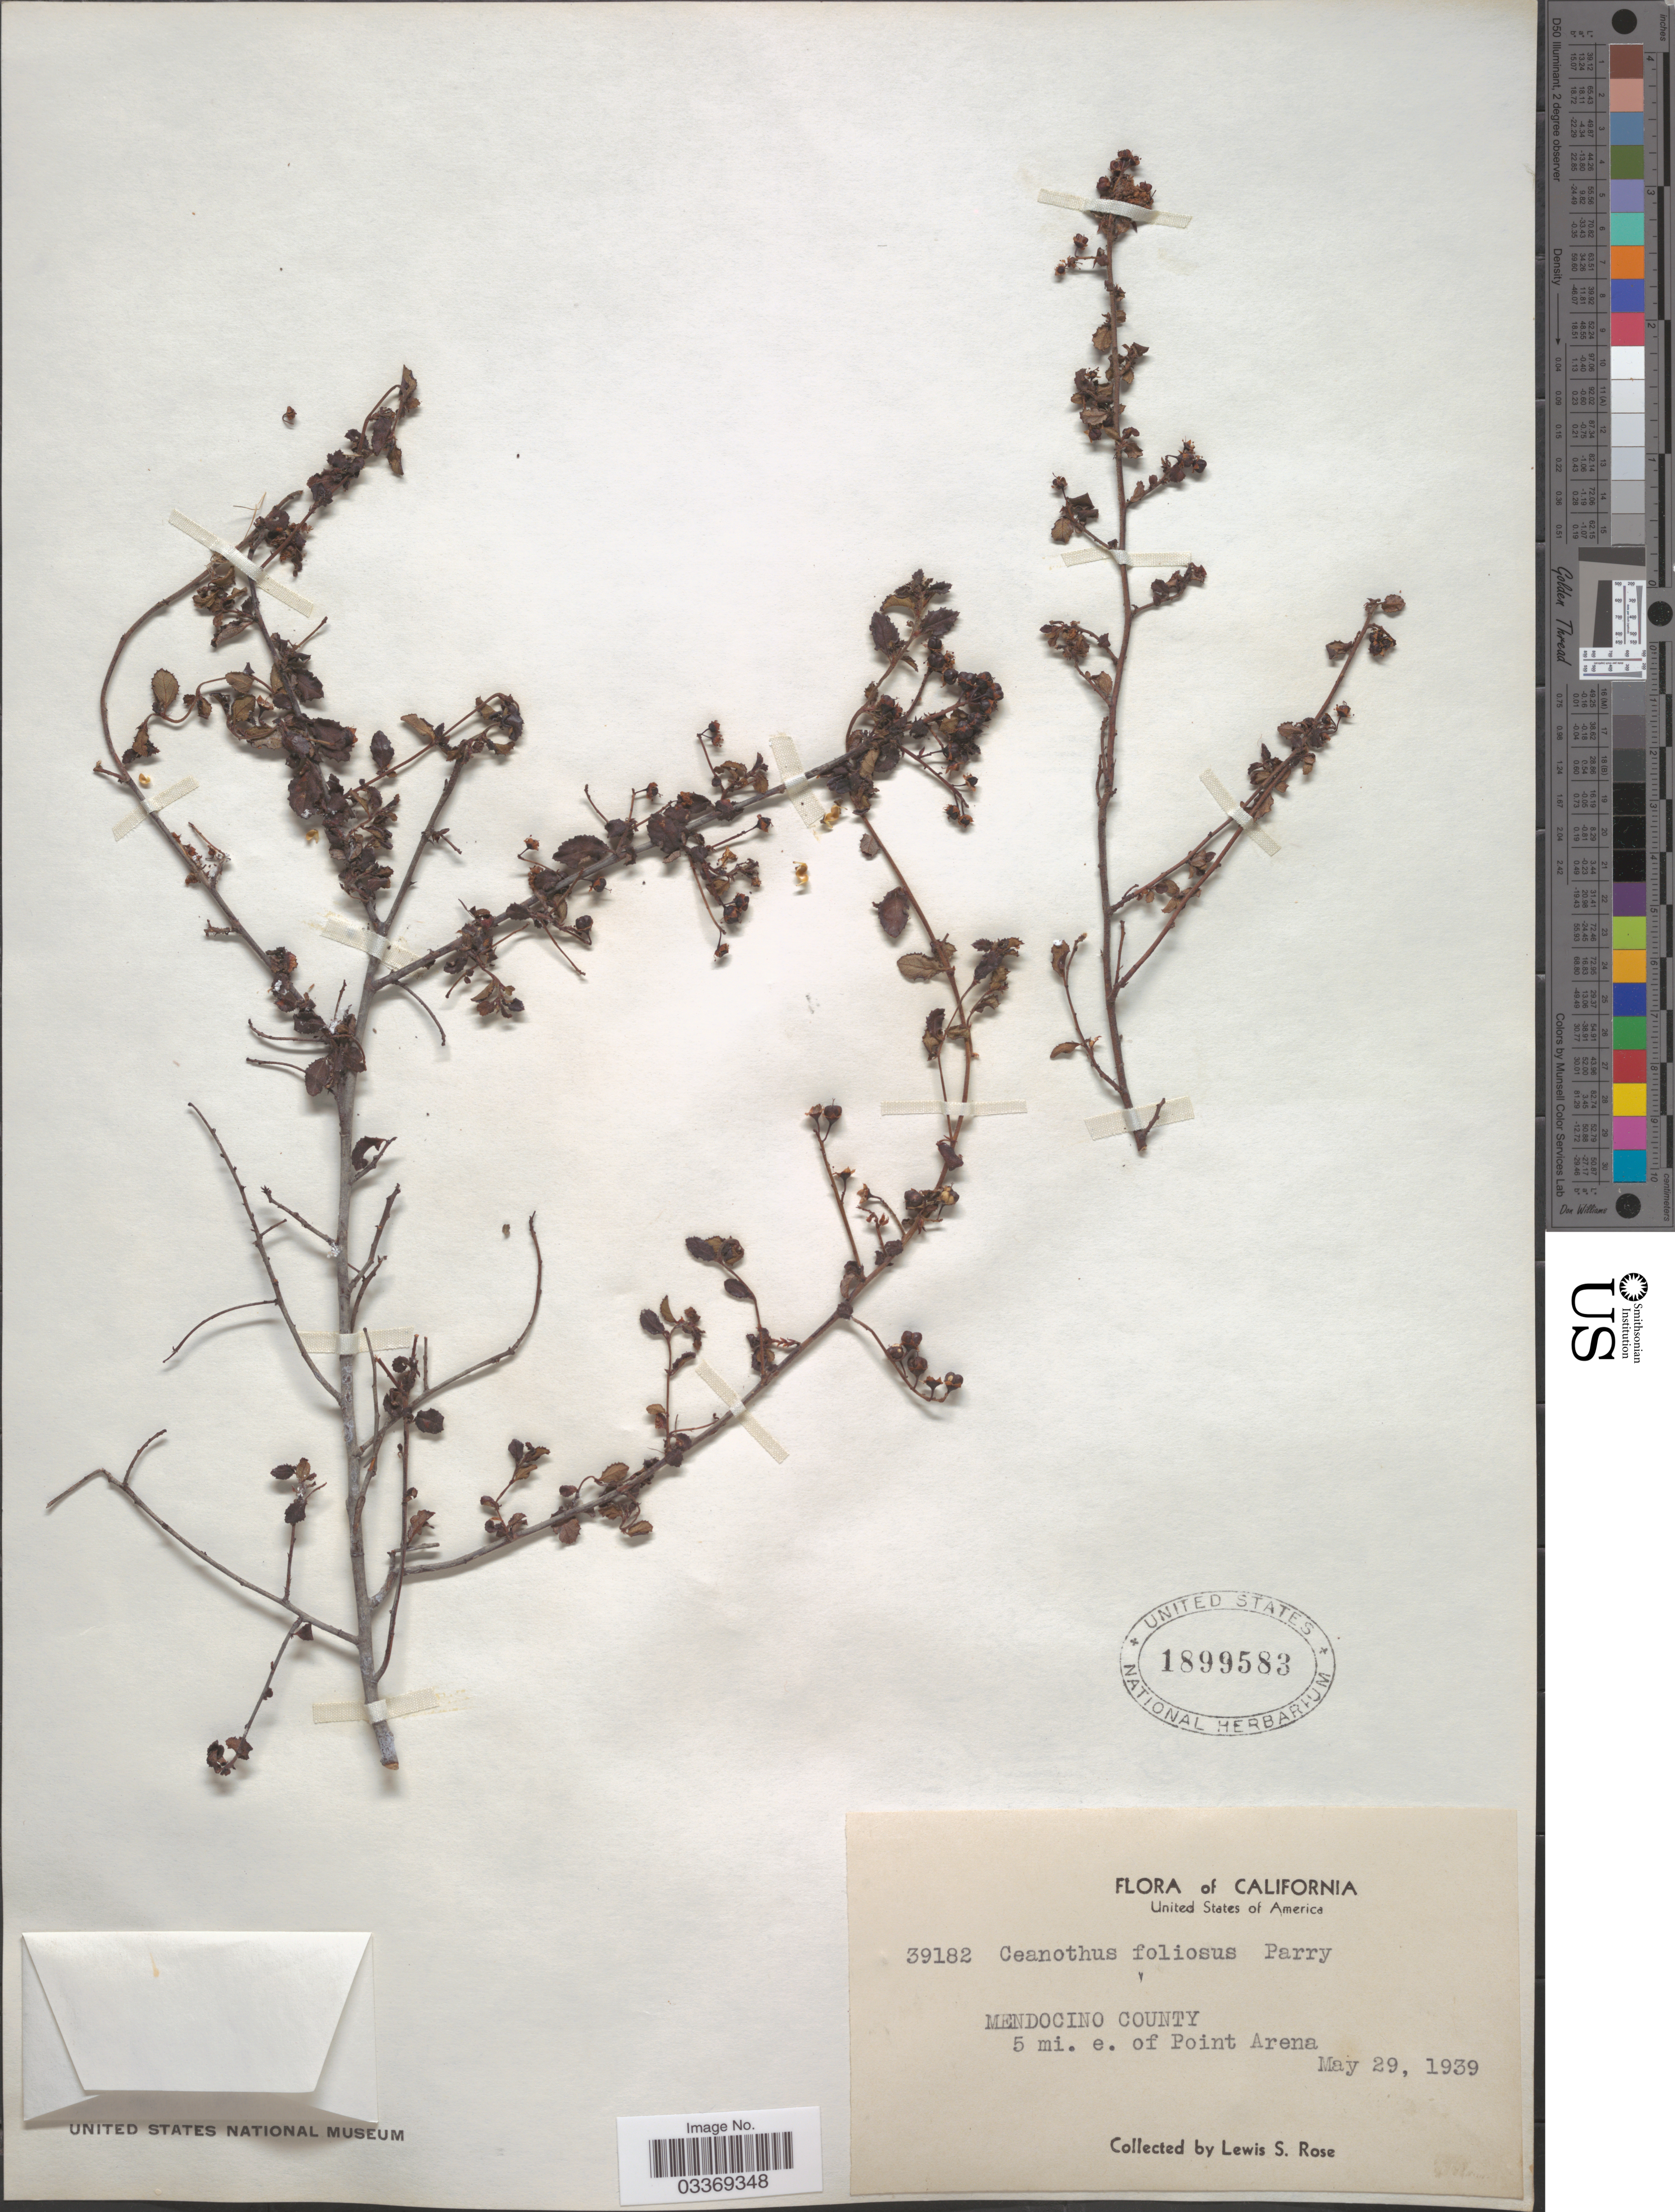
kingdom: Plantae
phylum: Tracheophyta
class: Magnoliopsida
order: Rosales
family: Rhamnaceae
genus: Ceanothus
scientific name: Ceanothus foliosus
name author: Parry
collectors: L. S. Rose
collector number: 39182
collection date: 1939-05-29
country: United States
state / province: California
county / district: Mendocino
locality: Mendocino County. 5 mi. e. of Point Arena.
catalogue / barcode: US 1899583